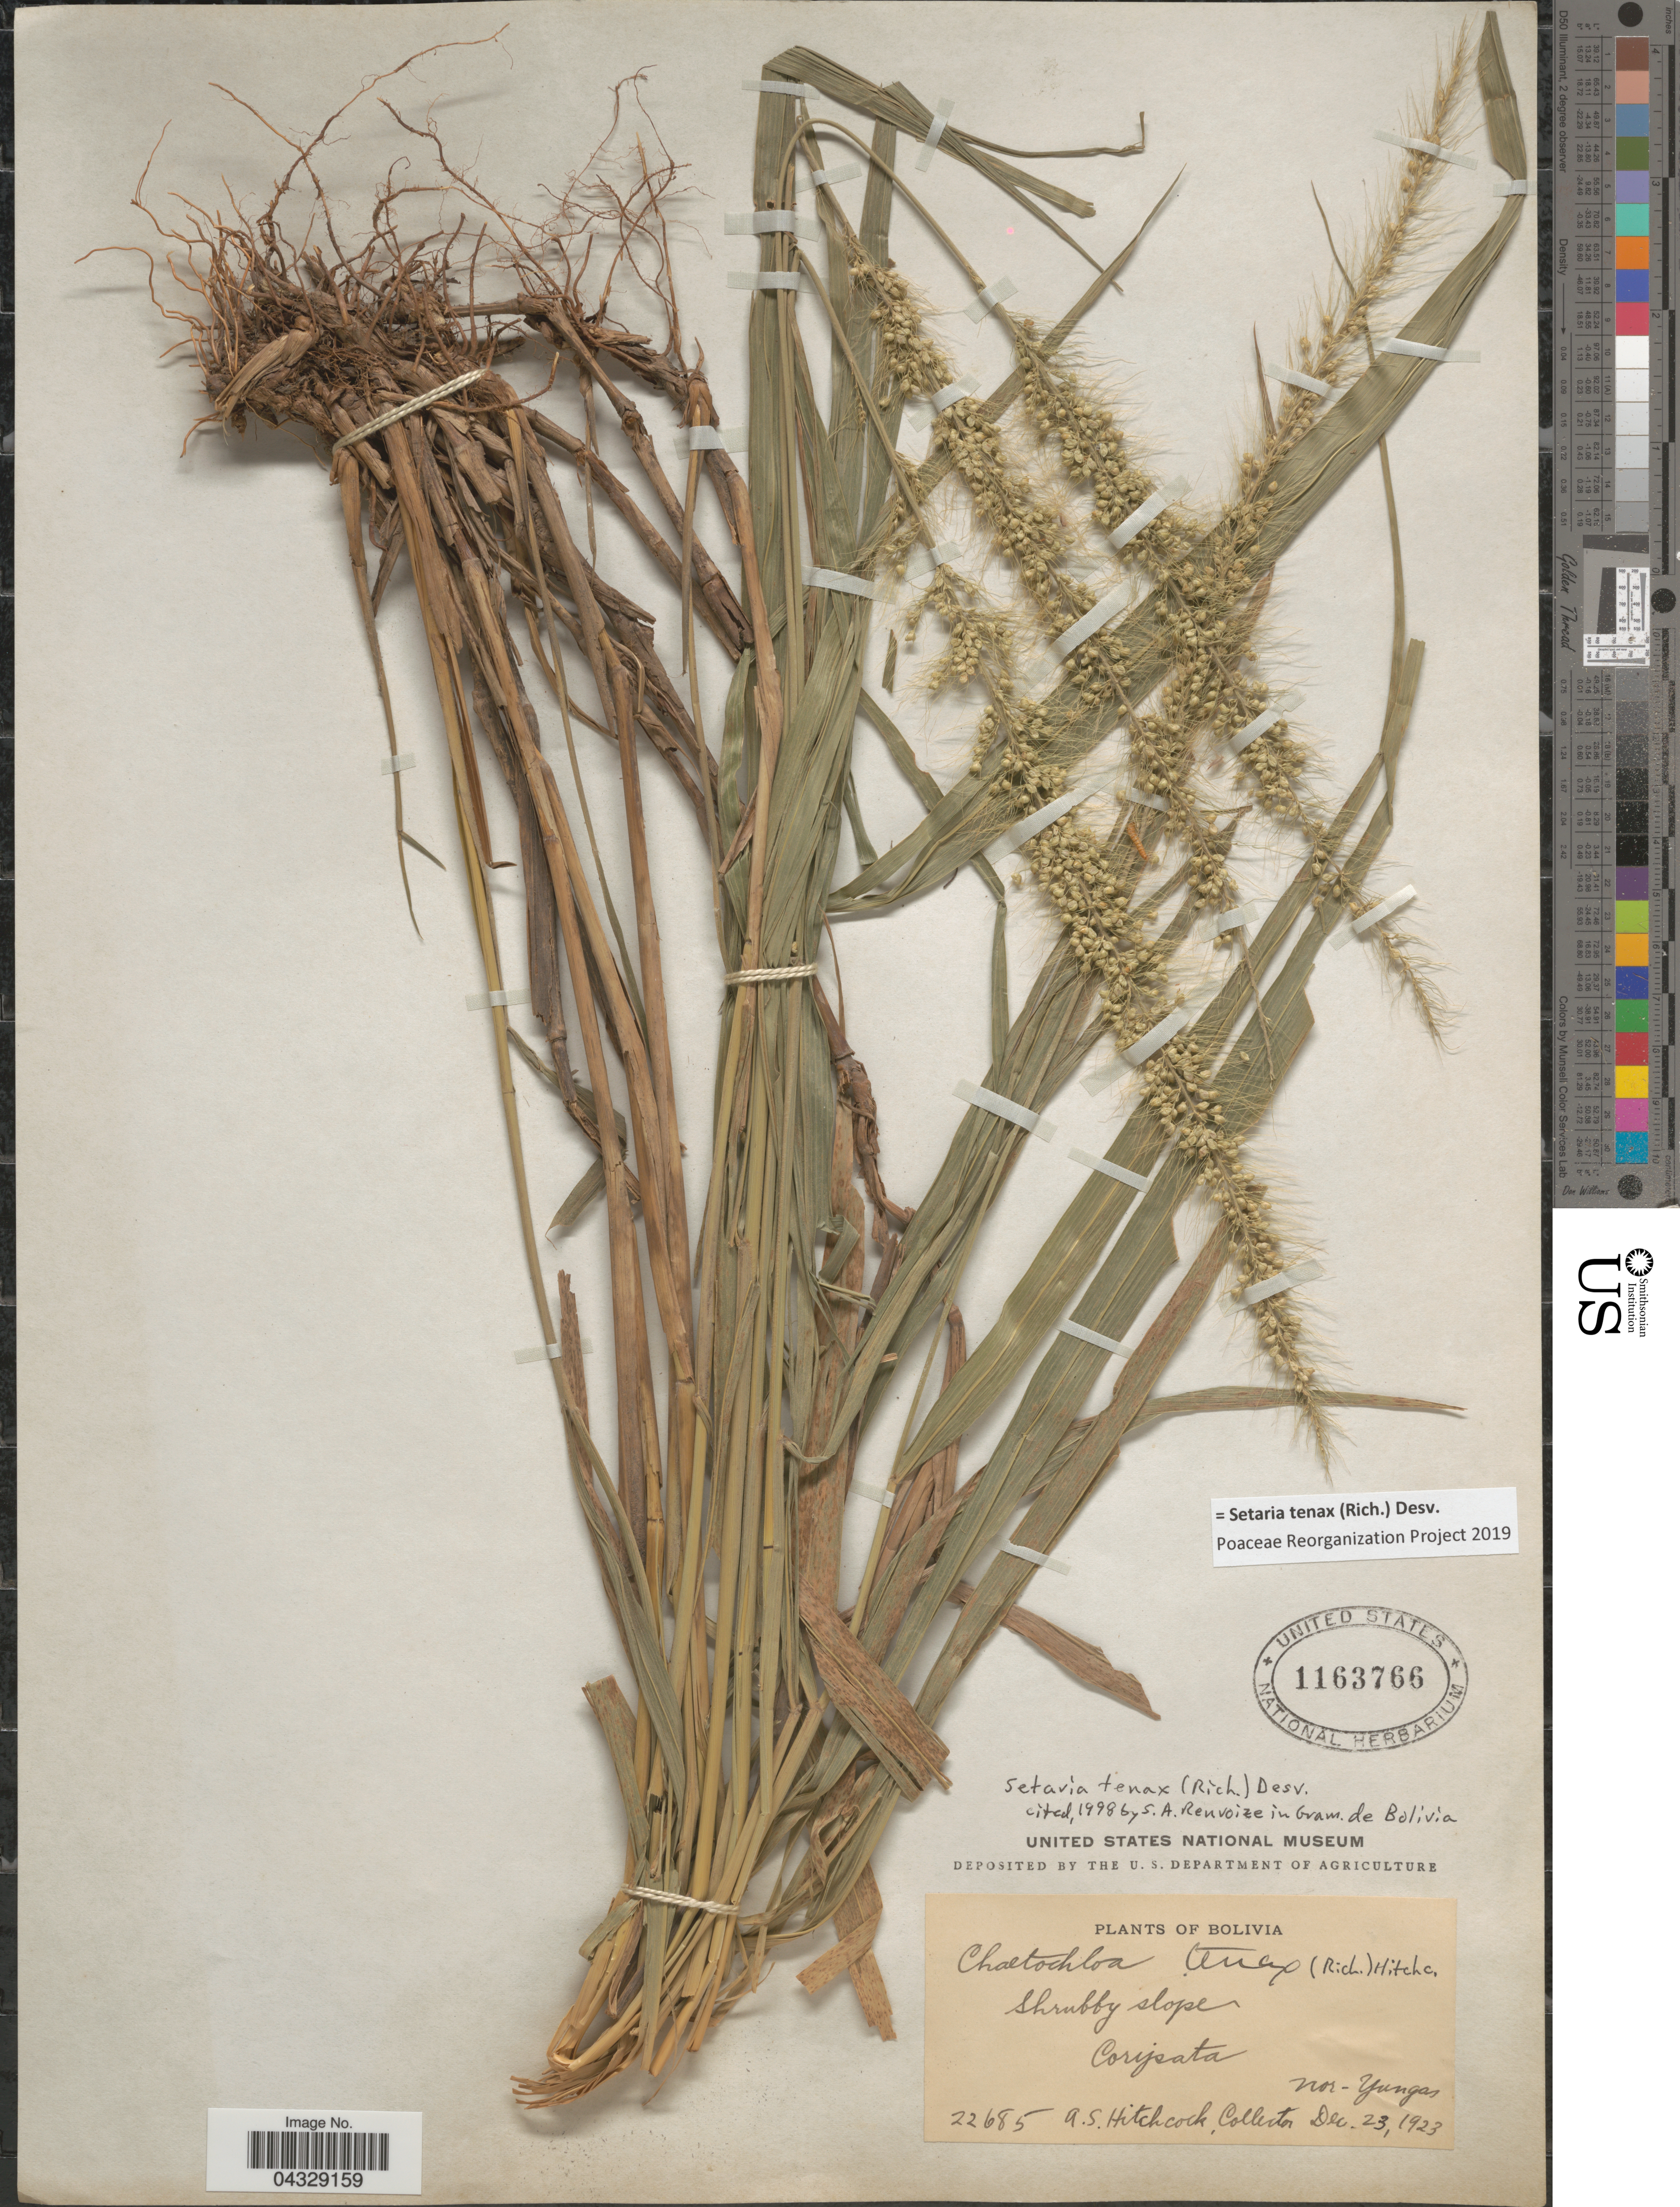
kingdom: Plantae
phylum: Tracheophyta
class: Liliopsida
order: Poales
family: Poaceae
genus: Setaria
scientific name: Setaria tenax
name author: (Rich.) Desv.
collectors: A. S. Hitchcock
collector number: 22685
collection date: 1923-12-23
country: Bolivia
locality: Shrubby slope. Corysata. Nor-Yungas.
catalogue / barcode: US 1163766